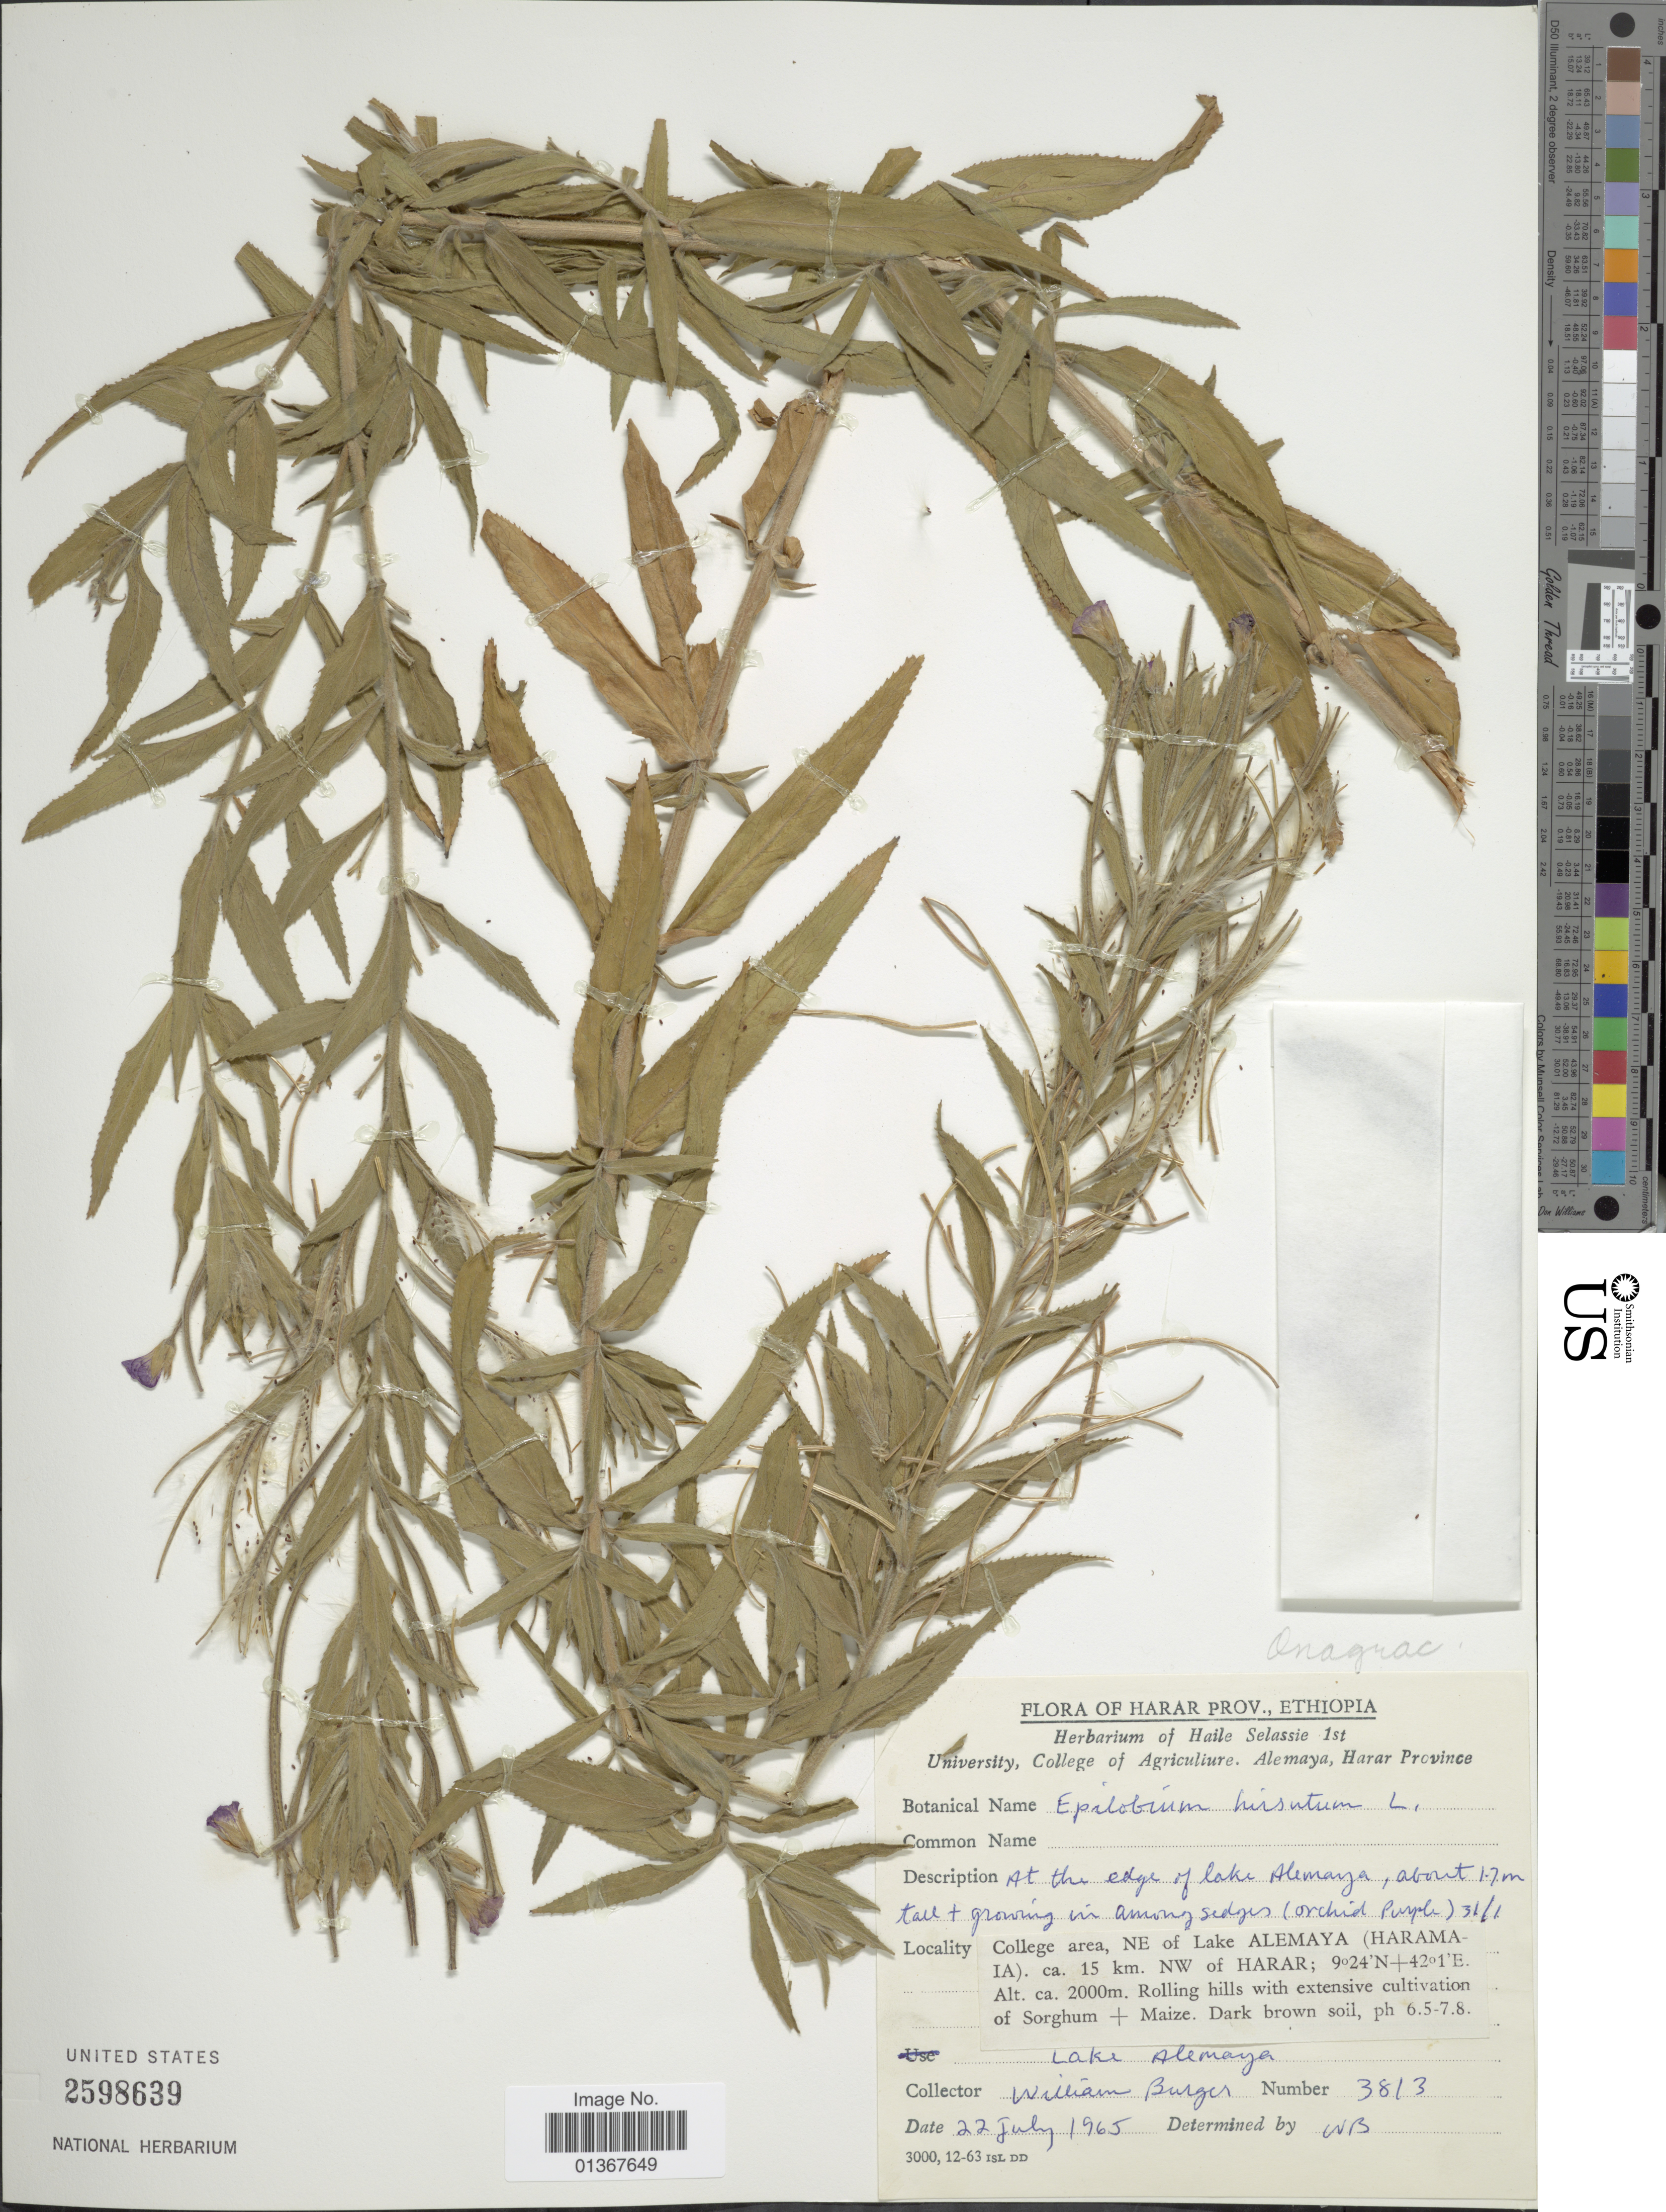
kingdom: Plantae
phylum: Tracheophyta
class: Magnoliopsida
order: Myrtales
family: Onagraceae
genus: Epilobium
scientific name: Epilobium hirsutum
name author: L.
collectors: W. Burger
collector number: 3813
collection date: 1965-07-22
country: Ethiopia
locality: Harar Prov. College area, NE of Lake Alemaya (Haramaia), ca. 15 km. NW of Harar.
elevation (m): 2000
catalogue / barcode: US 2598639